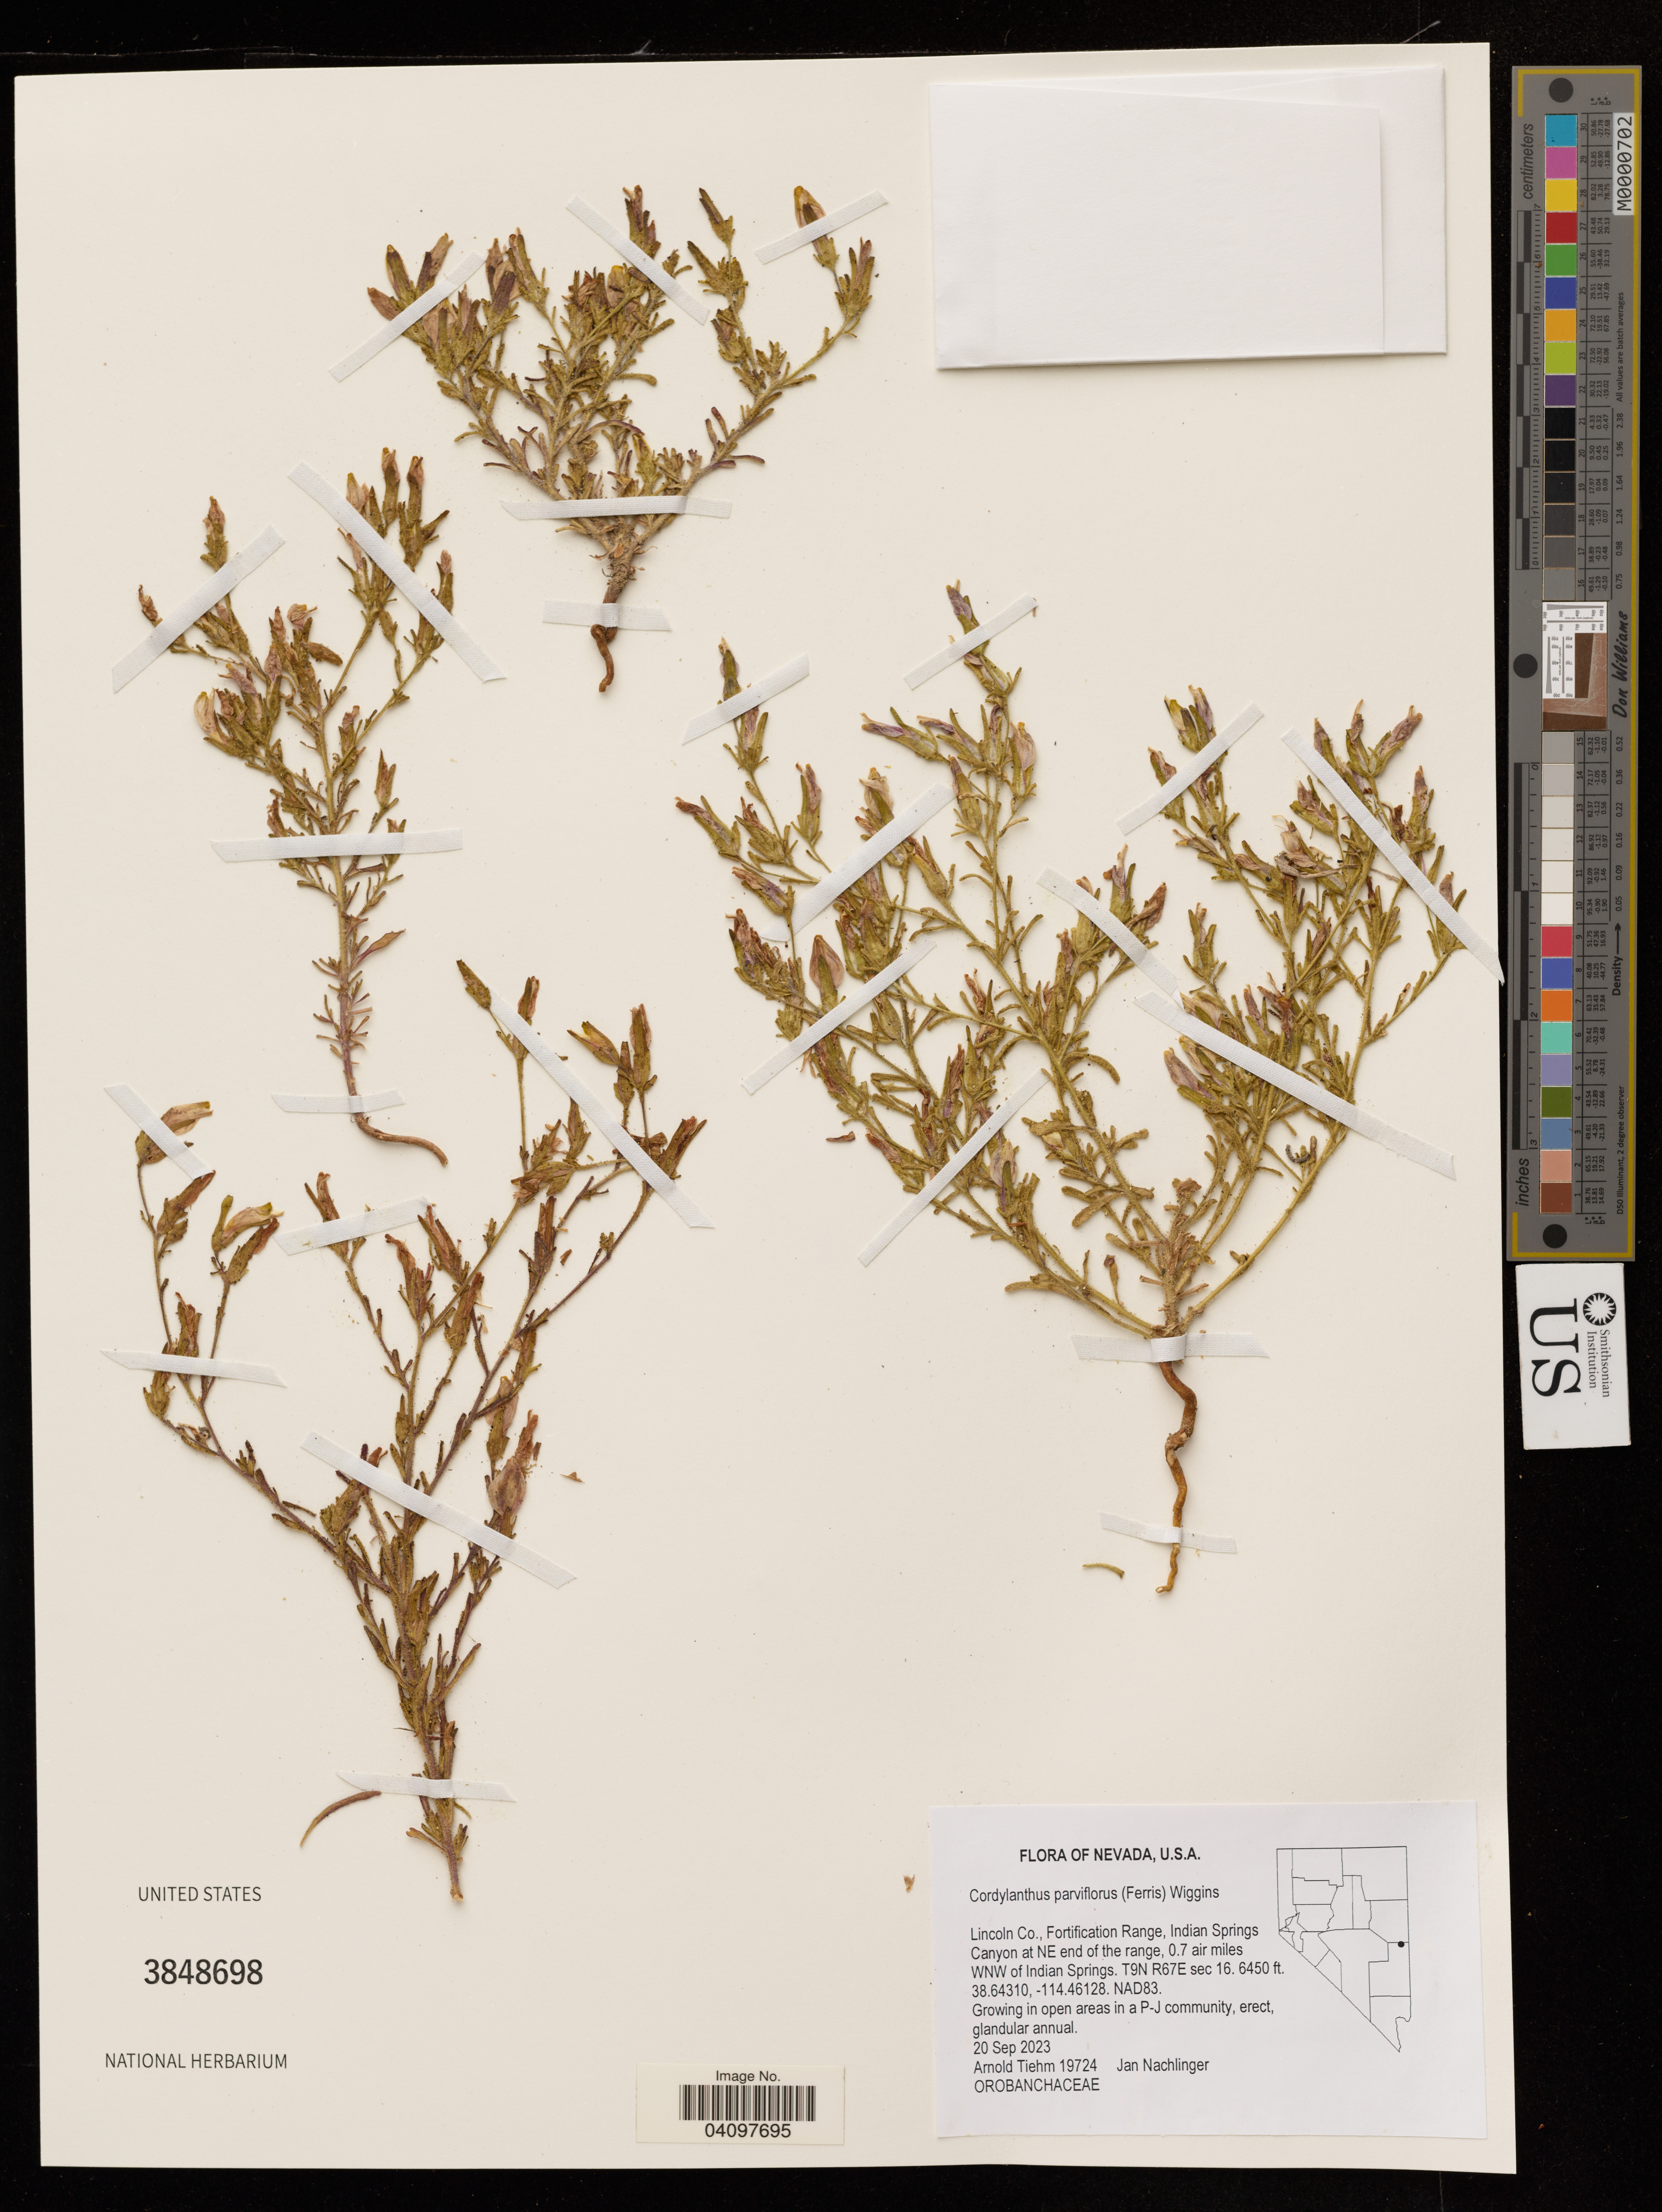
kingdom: Plantae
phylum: Tracheophyta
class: Magnoliopsida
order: Lamiales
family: Orobanchaceae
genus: Cordylanthus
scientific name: Cordylanthus parviflorus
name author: (Ferris) Wiggins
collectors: A. Tiehm & J. Nachlinger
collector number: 19724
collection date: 2023-09-20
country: United States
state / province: Nevada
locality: Lincoln Co., Fortification Range, Indian Springs Canyon at NE end of the range, 0.7 air miles WNW of Indian Springs. T9N R67E sec 16. NAD83.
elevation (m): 1966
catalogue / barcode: US 3848698